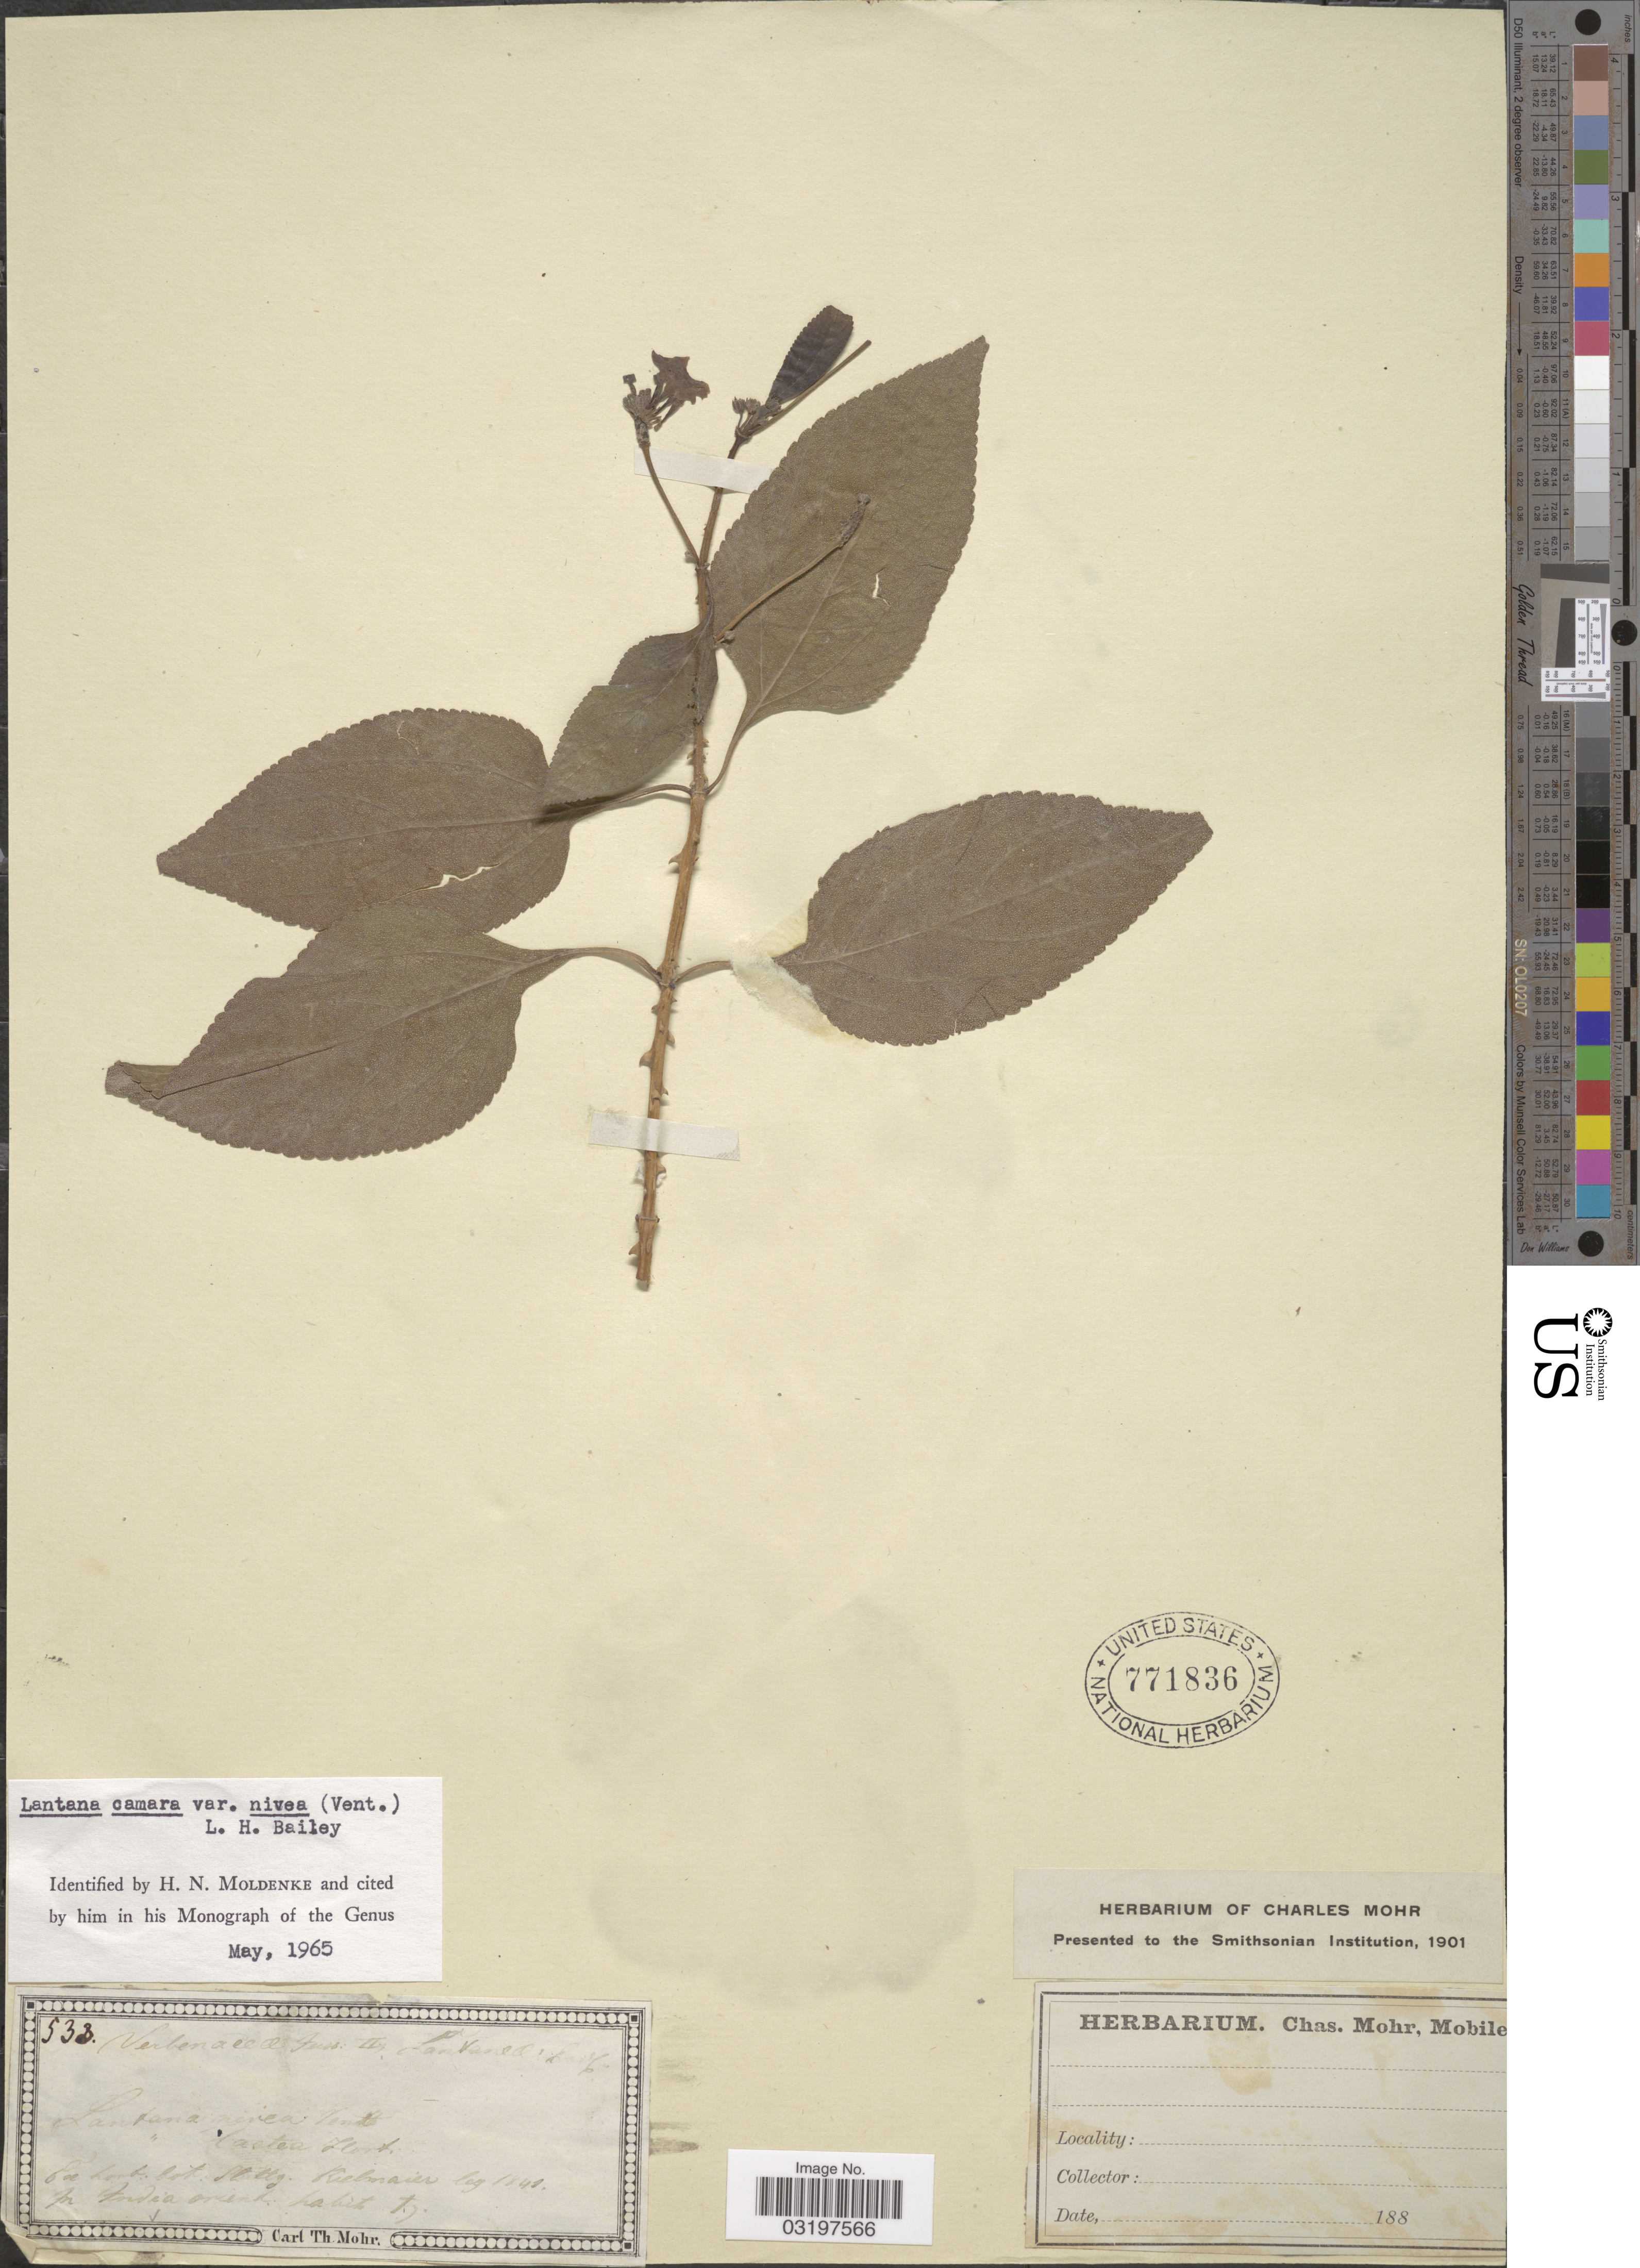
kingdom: Plantae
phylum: Tracheophyta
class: Magnoliopsida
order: Lamiales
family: Verbenaceae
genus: Lantana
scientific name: Lantana camara var. nivea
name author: (Vent.) L.H. Bailey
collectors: Kielmaier, --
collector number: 538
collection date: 1840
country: India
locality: India orient.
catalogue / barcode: US 771836